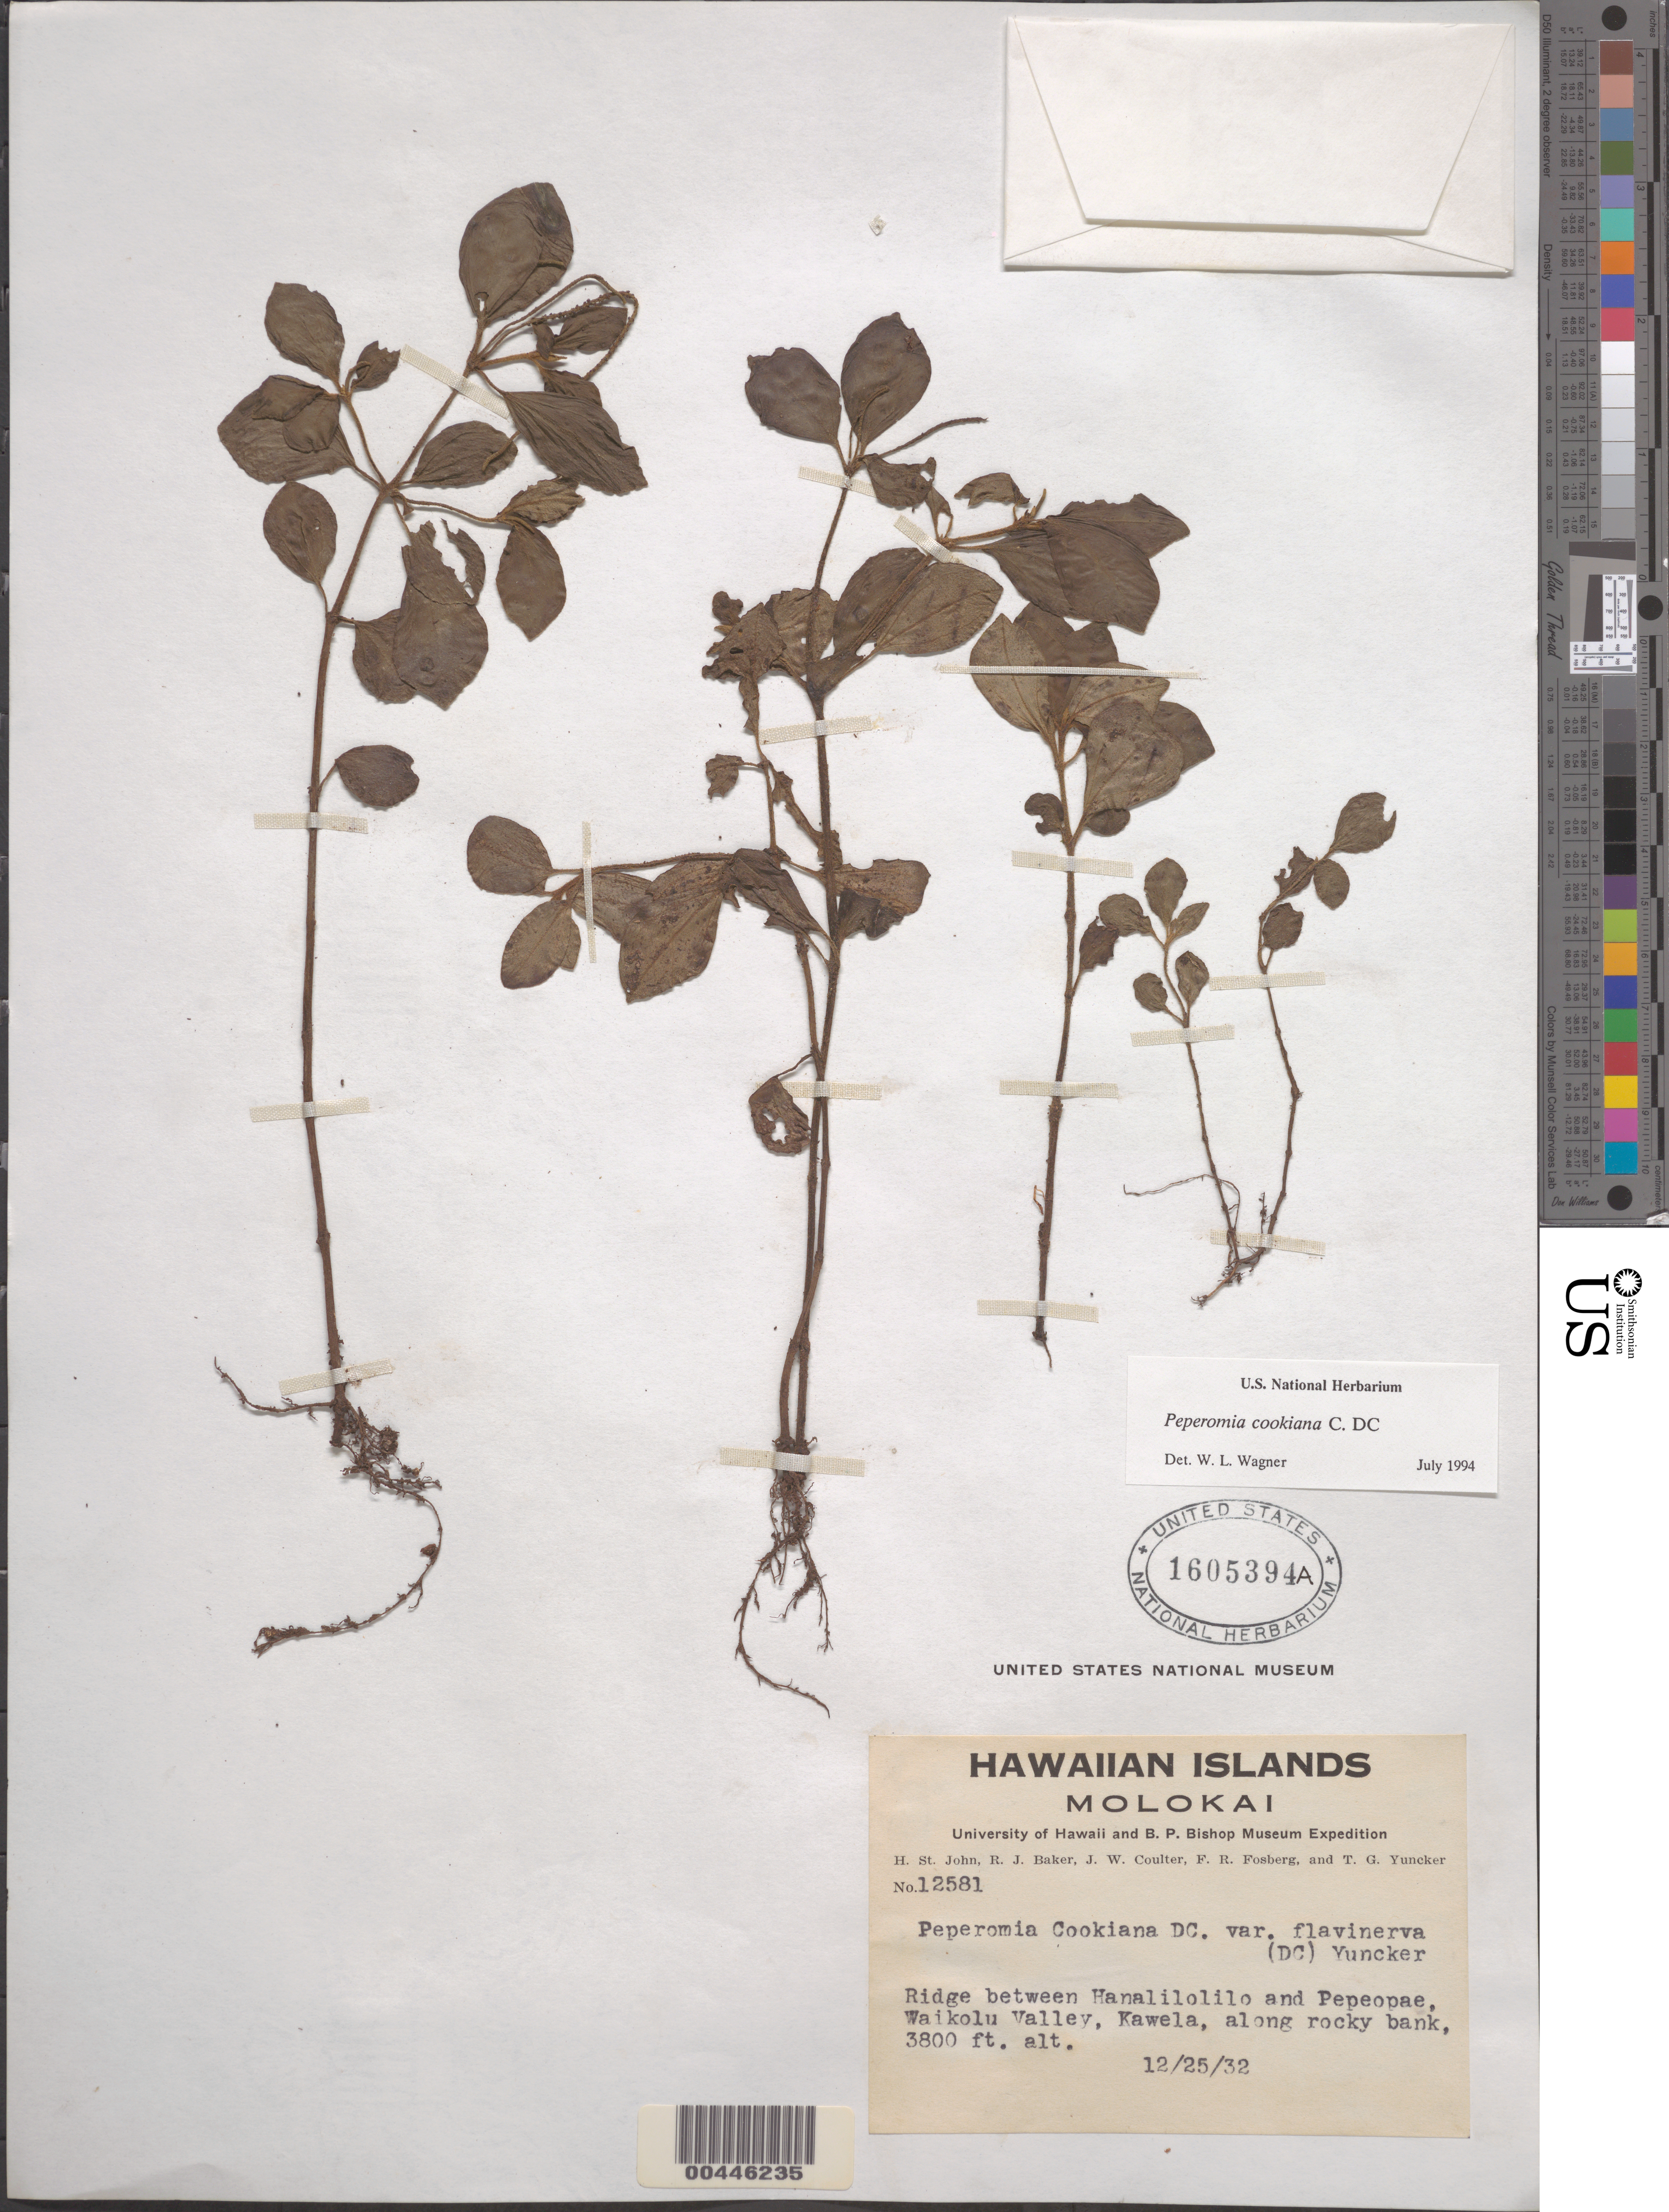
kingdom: Plantae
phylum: Tracheophyta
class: Magnoliopsida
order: Piperales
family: Piperaceae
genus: Peperomia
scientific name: Peperomia cookiana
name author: C. DC.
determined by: Wagner, W. L., (BOT), Smithsonian Institution - National Museum of Natural History (UNITED STATES)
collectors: H. St. John, R. J. Baker, J. W. Coulter & F. R. Fosberg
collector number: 12581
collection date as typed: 25 Dec 1932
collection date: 1932-12-25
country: United States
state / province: Hawaii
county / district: Maui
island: Moloka'i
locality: Ridge between Hanalilolilo and Pepeopae, Waikolu Valley, Kawela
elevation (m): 1158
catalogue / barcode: US 1605394